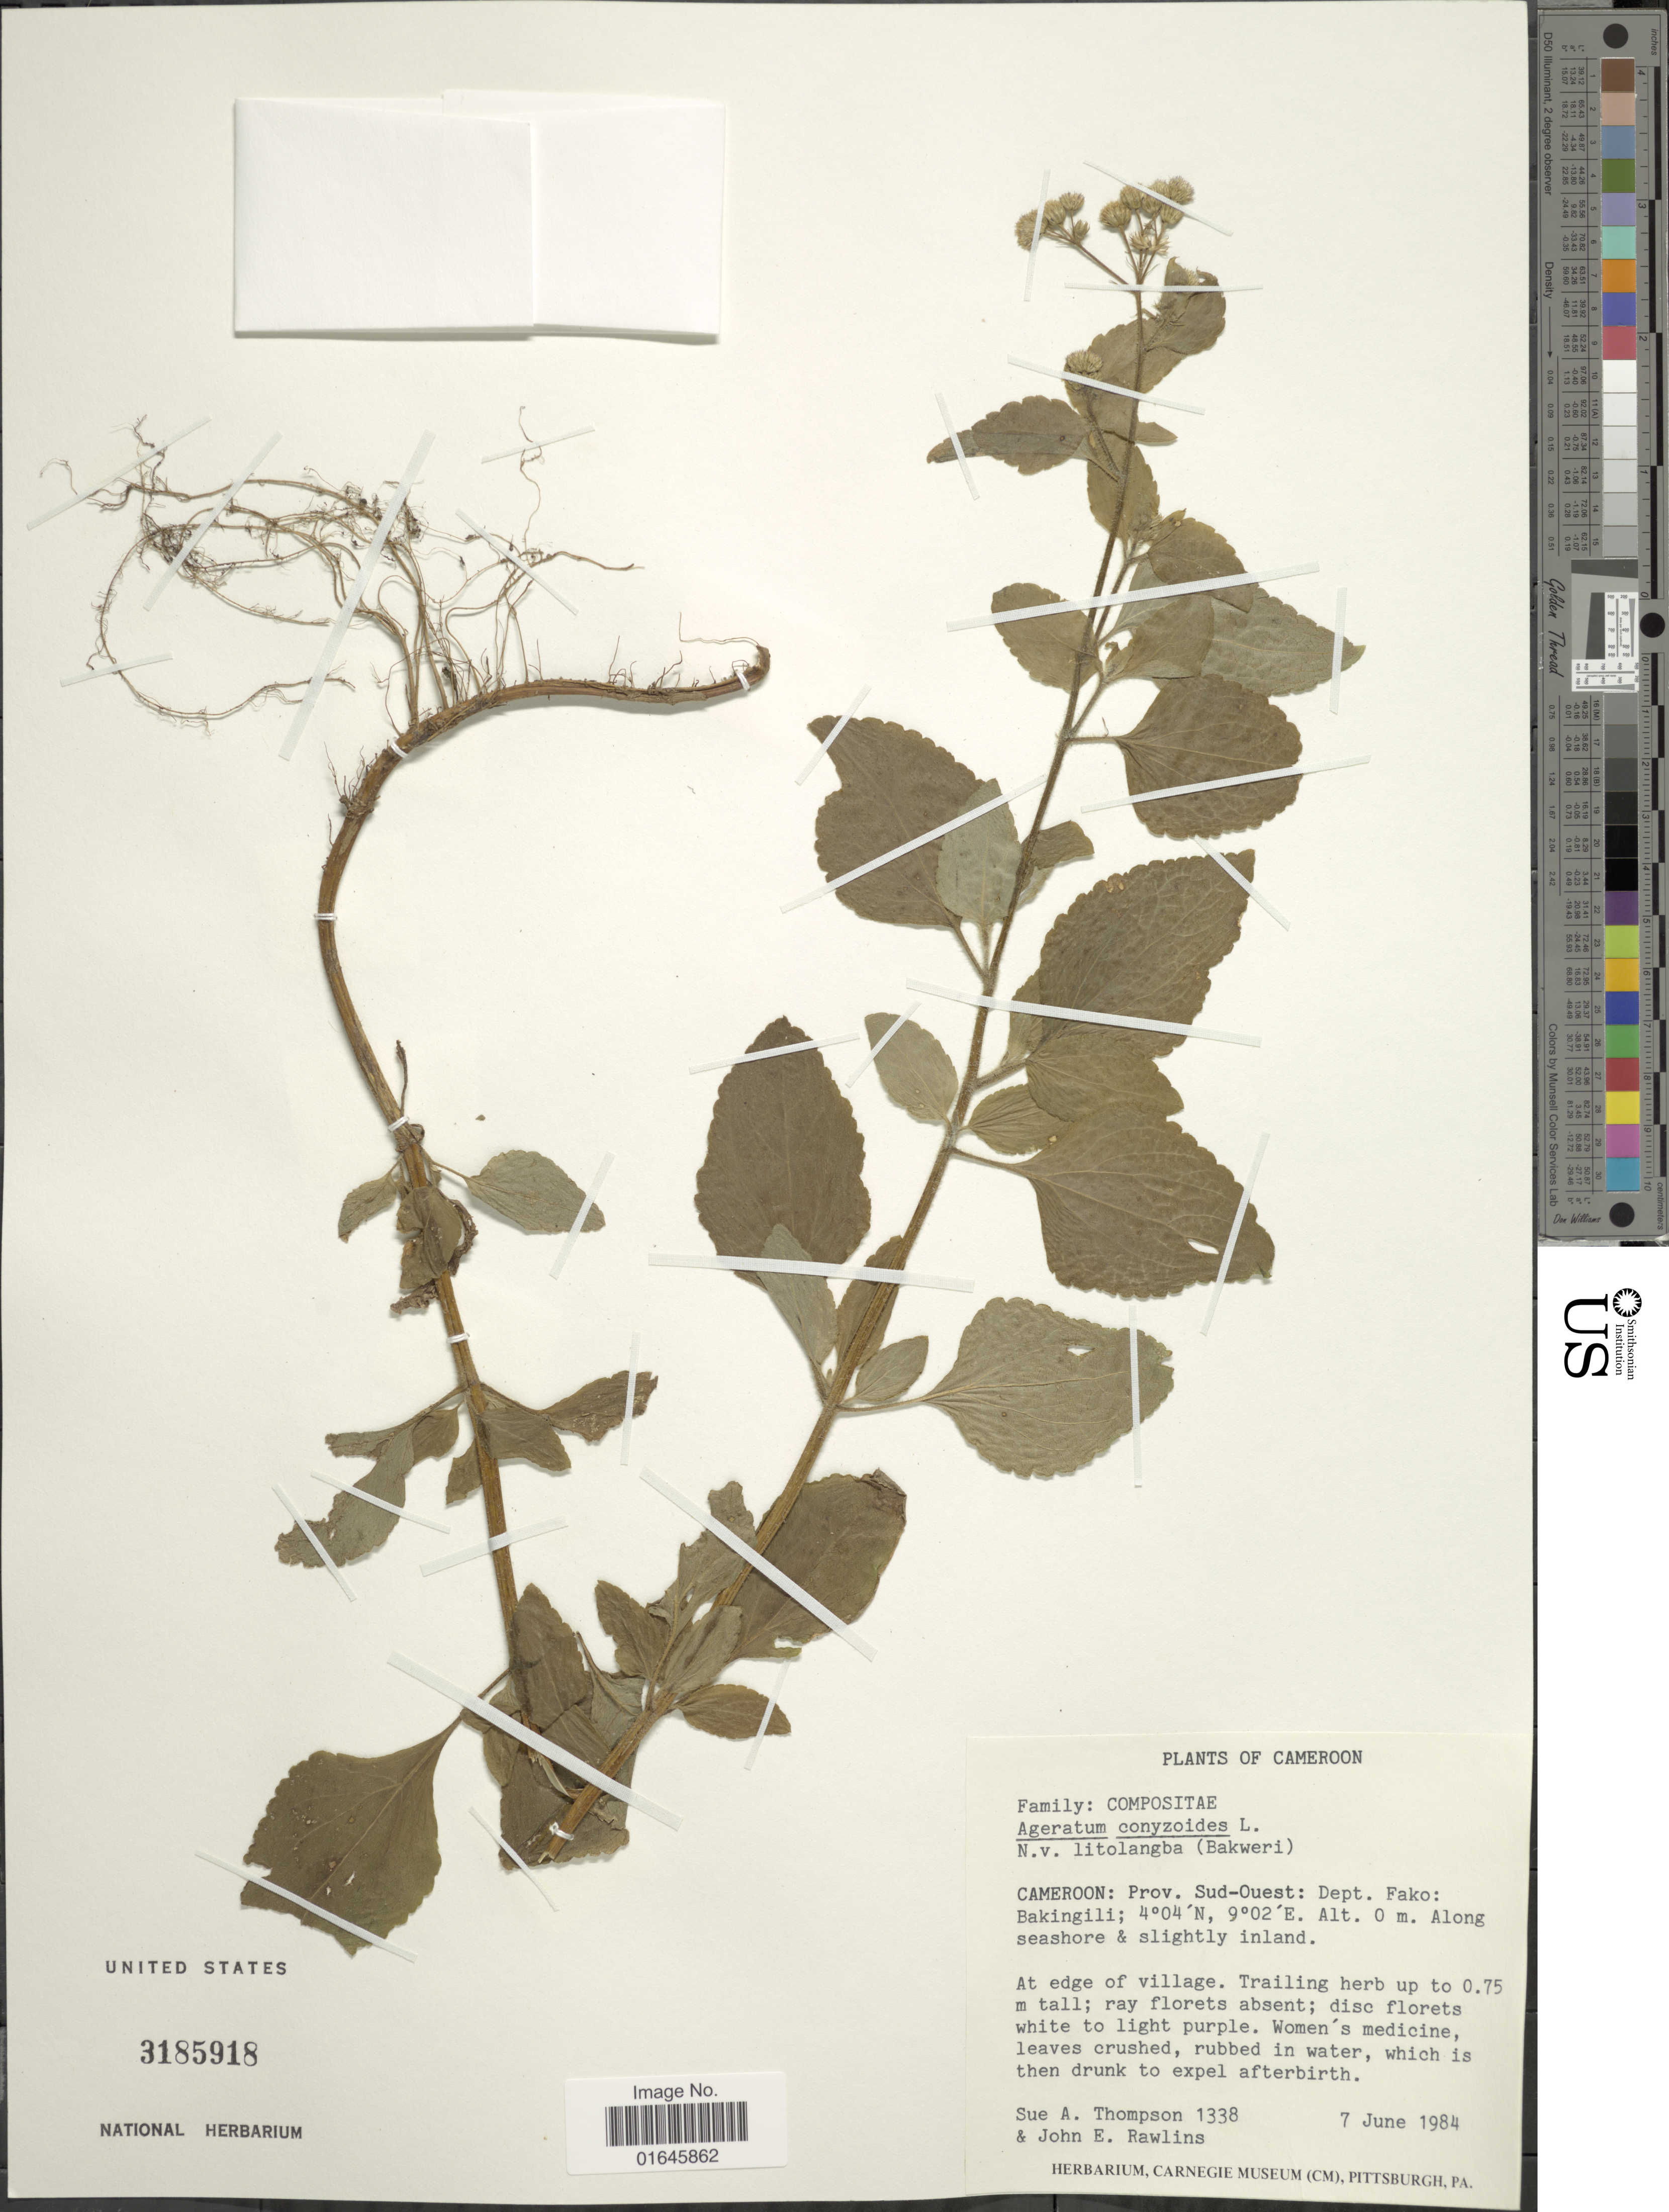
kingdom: Plantae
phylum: Tracheophyta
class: Magnoliopsida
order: Asterales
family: Asteraceae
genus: Ageratum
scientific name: Ageratum conyzoides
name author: L.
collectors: S. A. Thompson & J. Rawlins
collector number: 1338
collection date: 1984-06-07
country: Cameroon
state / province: Sud-Ouest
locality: Dept. Fako: Bakingili, Along seashore & slightly inland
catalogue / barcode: US 3185918